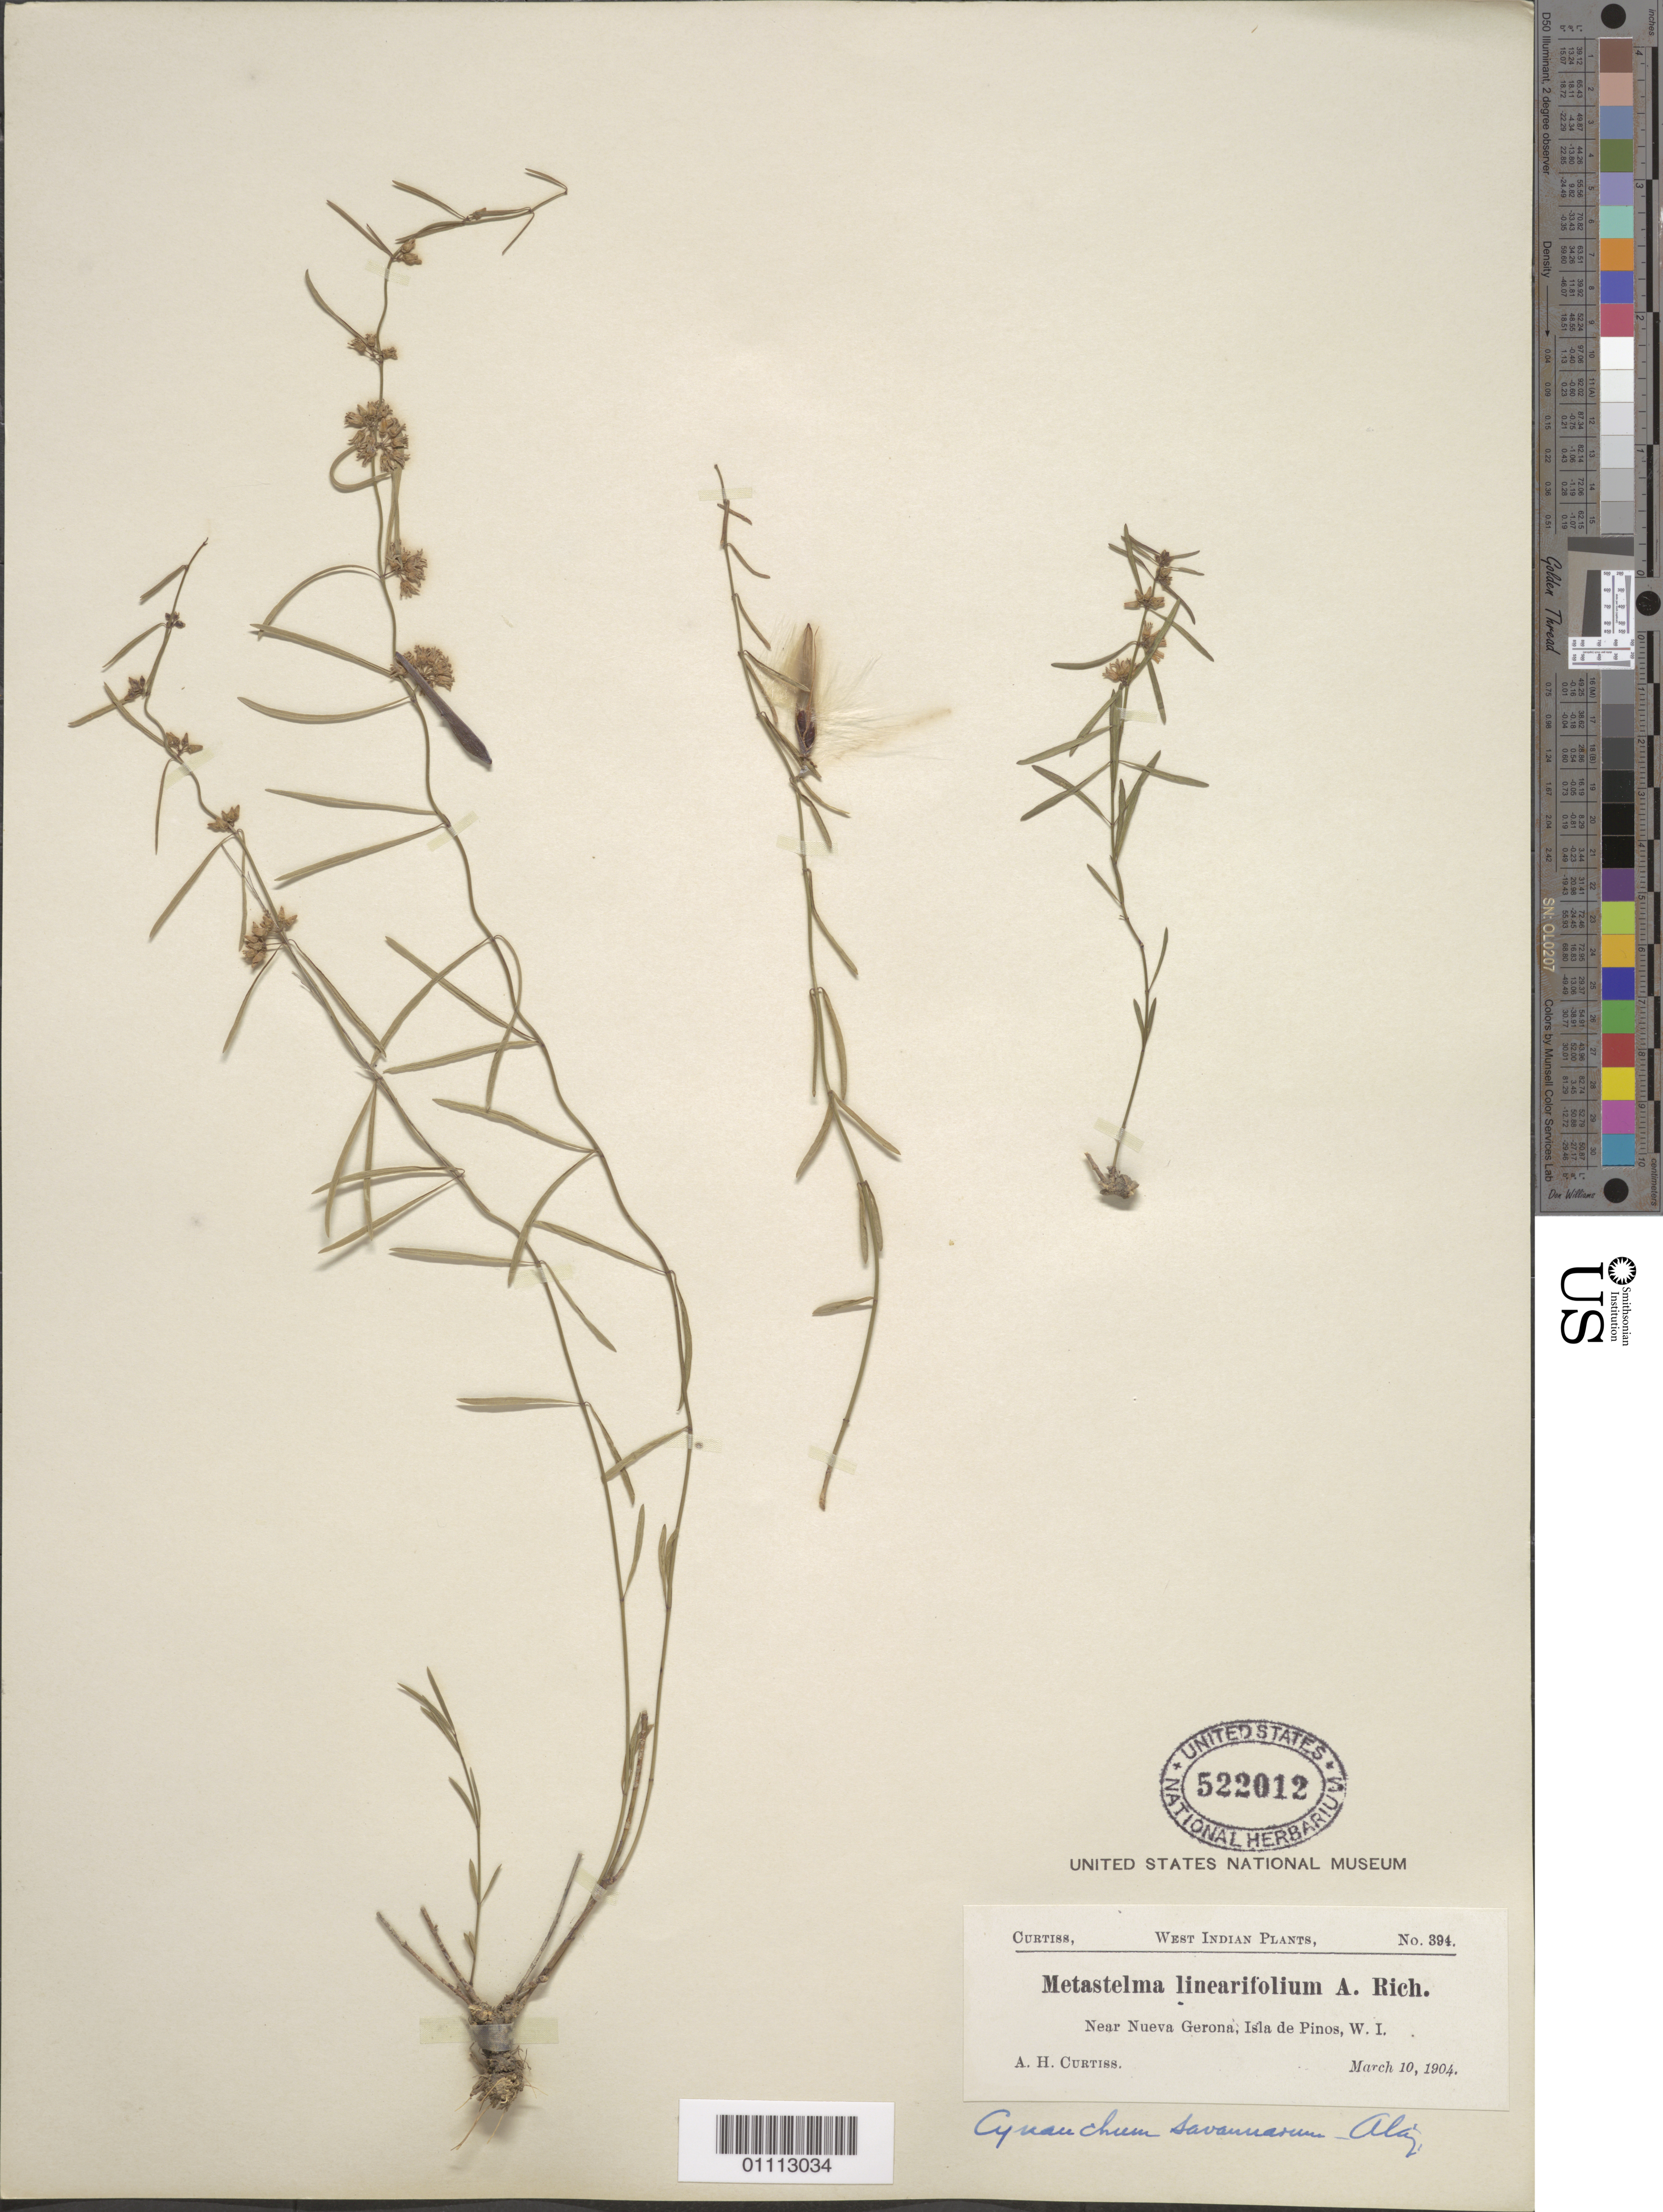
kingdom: Plantae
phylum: Tracheophyta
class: Magnoliopsida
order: Gentianales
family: Apocynaceae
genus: Cynanchum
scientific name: Cynanchum savannarum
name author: Alain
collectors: A. H. Curtiss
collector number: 394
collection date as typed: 10 Mar 1904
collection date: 1904-03-10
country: Cuba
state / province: Isla de La Juventud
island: Isla de la Juventud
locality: Isle of Pines, Near Nueva Gerona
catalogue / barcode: US 522012